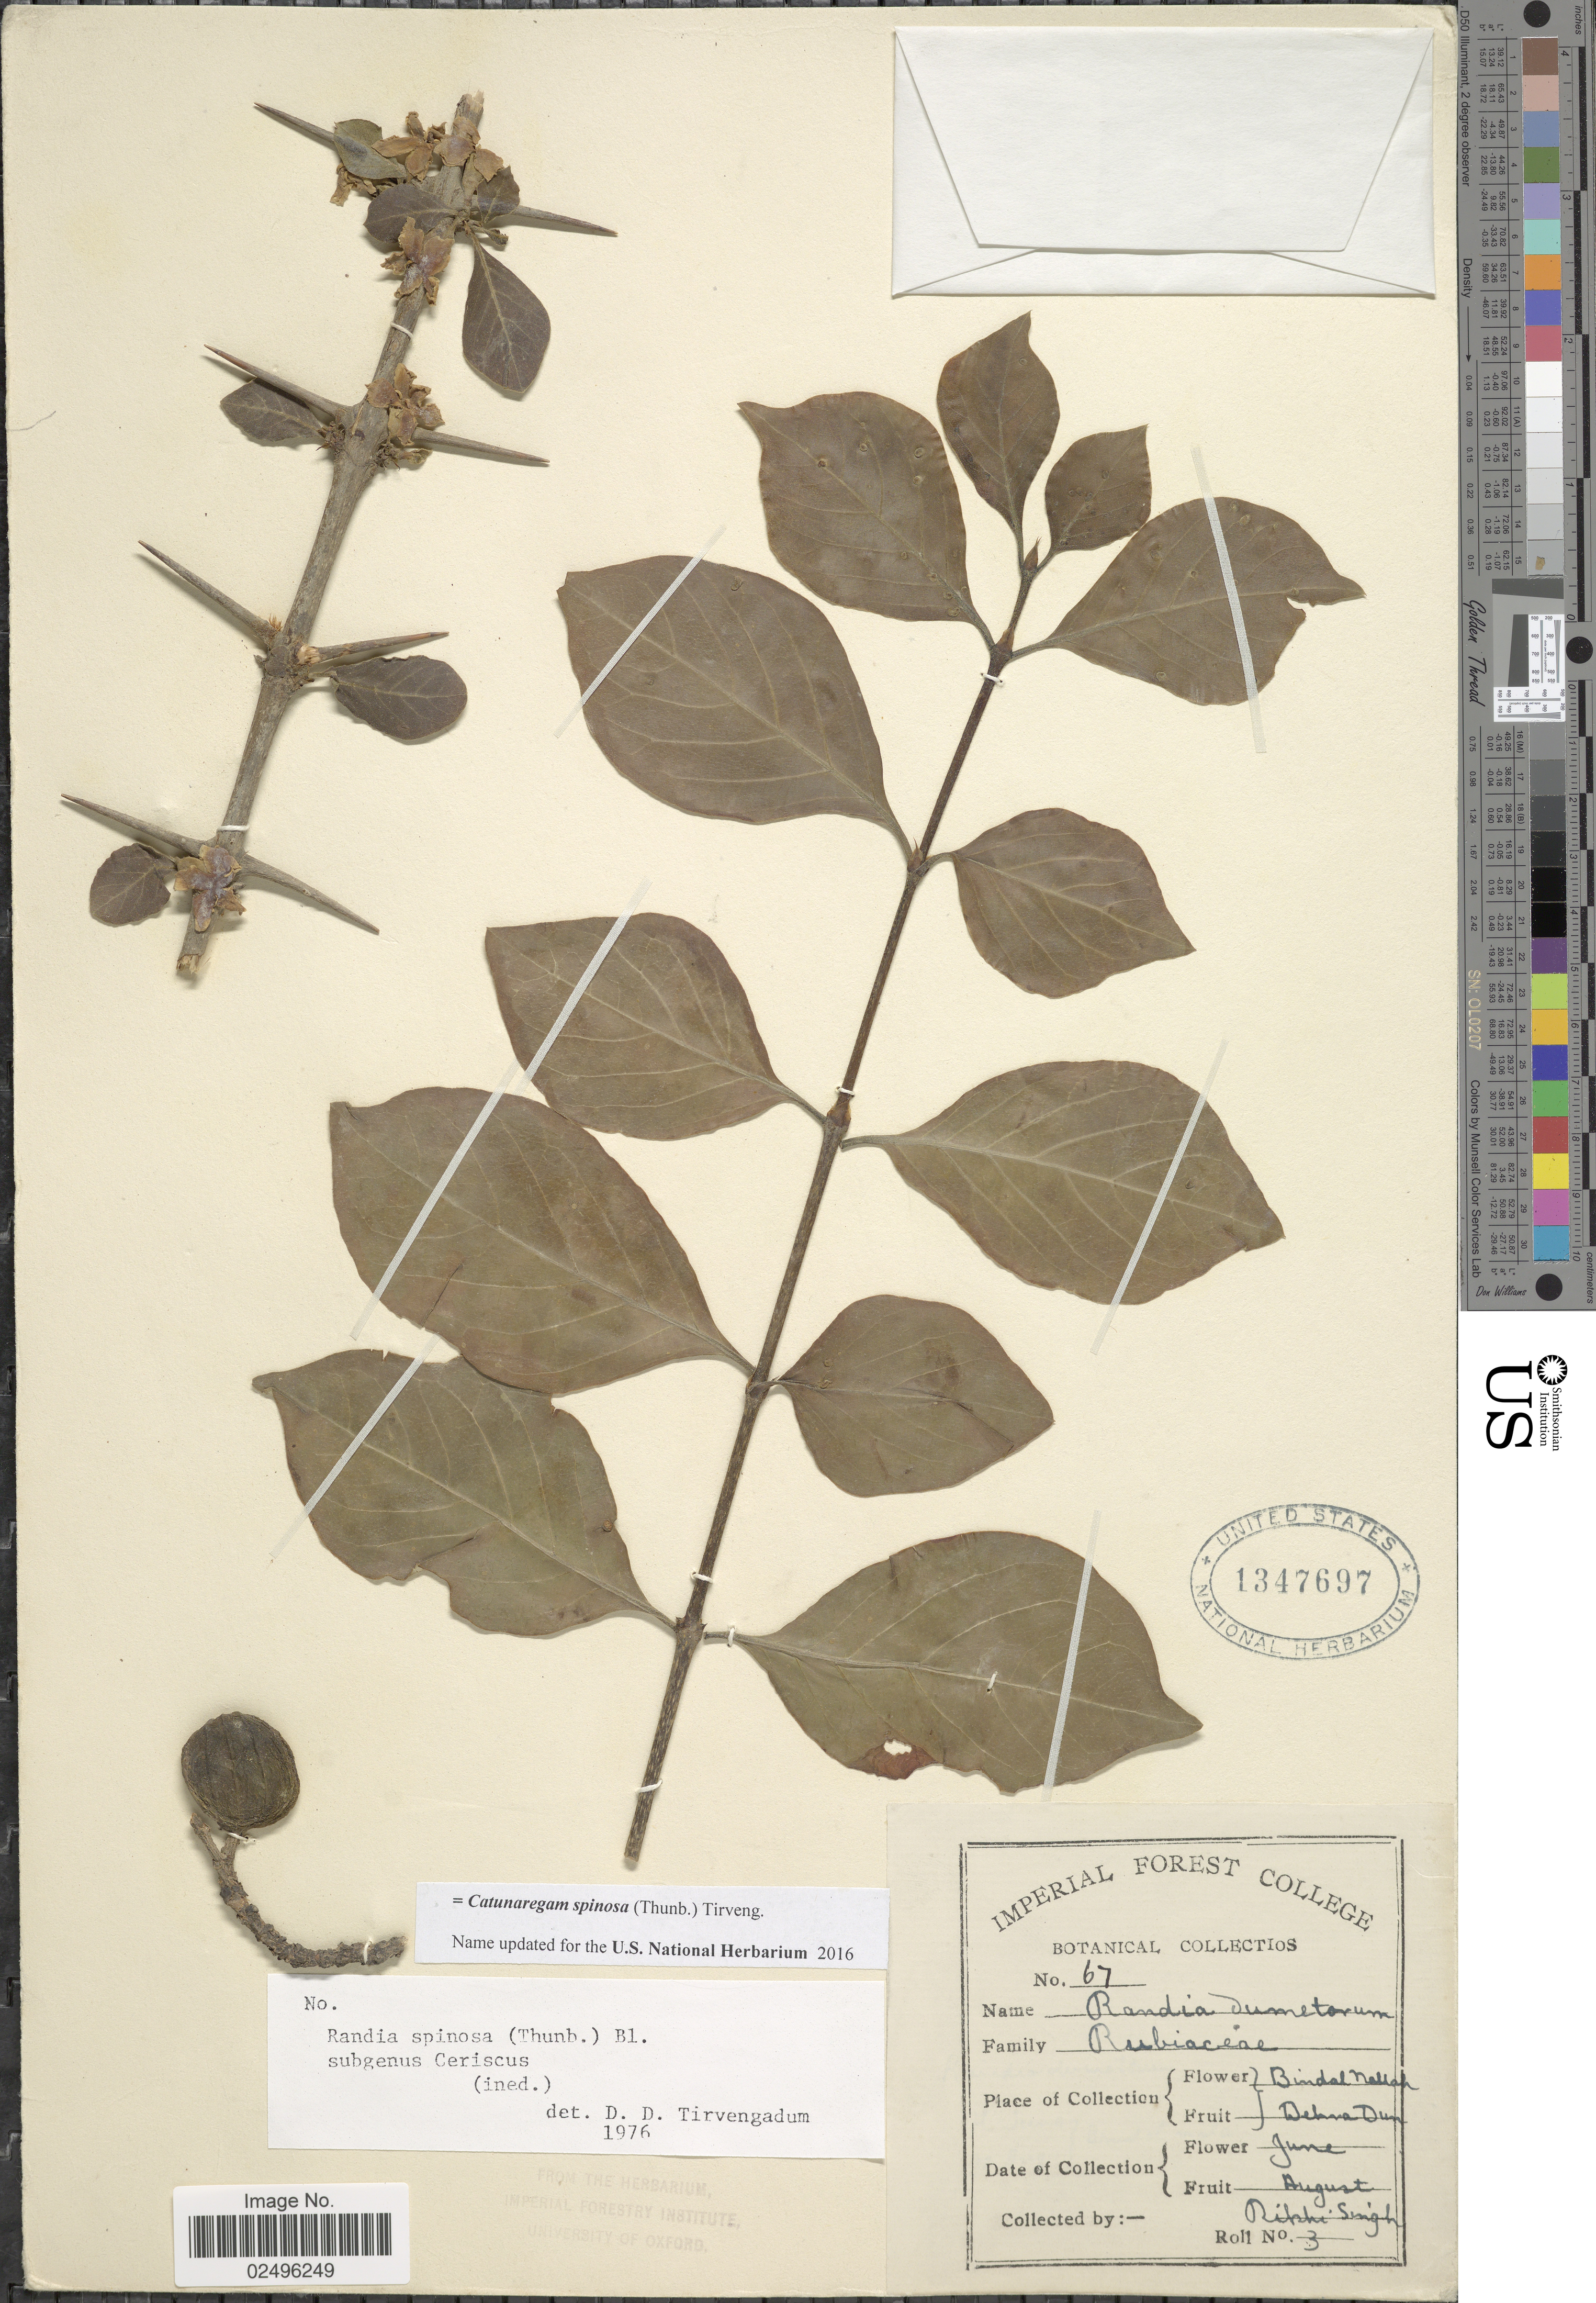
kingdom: Plantae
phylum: Tracheophyta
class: Magnoliopsida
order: Gentianales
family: Rubiaceae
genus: Catunaregam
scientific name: Catunaregam spinosa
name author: (Thunb.) Tirveng.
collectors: R. Singh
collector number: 67/3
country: India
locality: Bindal Nallah, Dehra Dun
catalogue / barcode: US 1347697